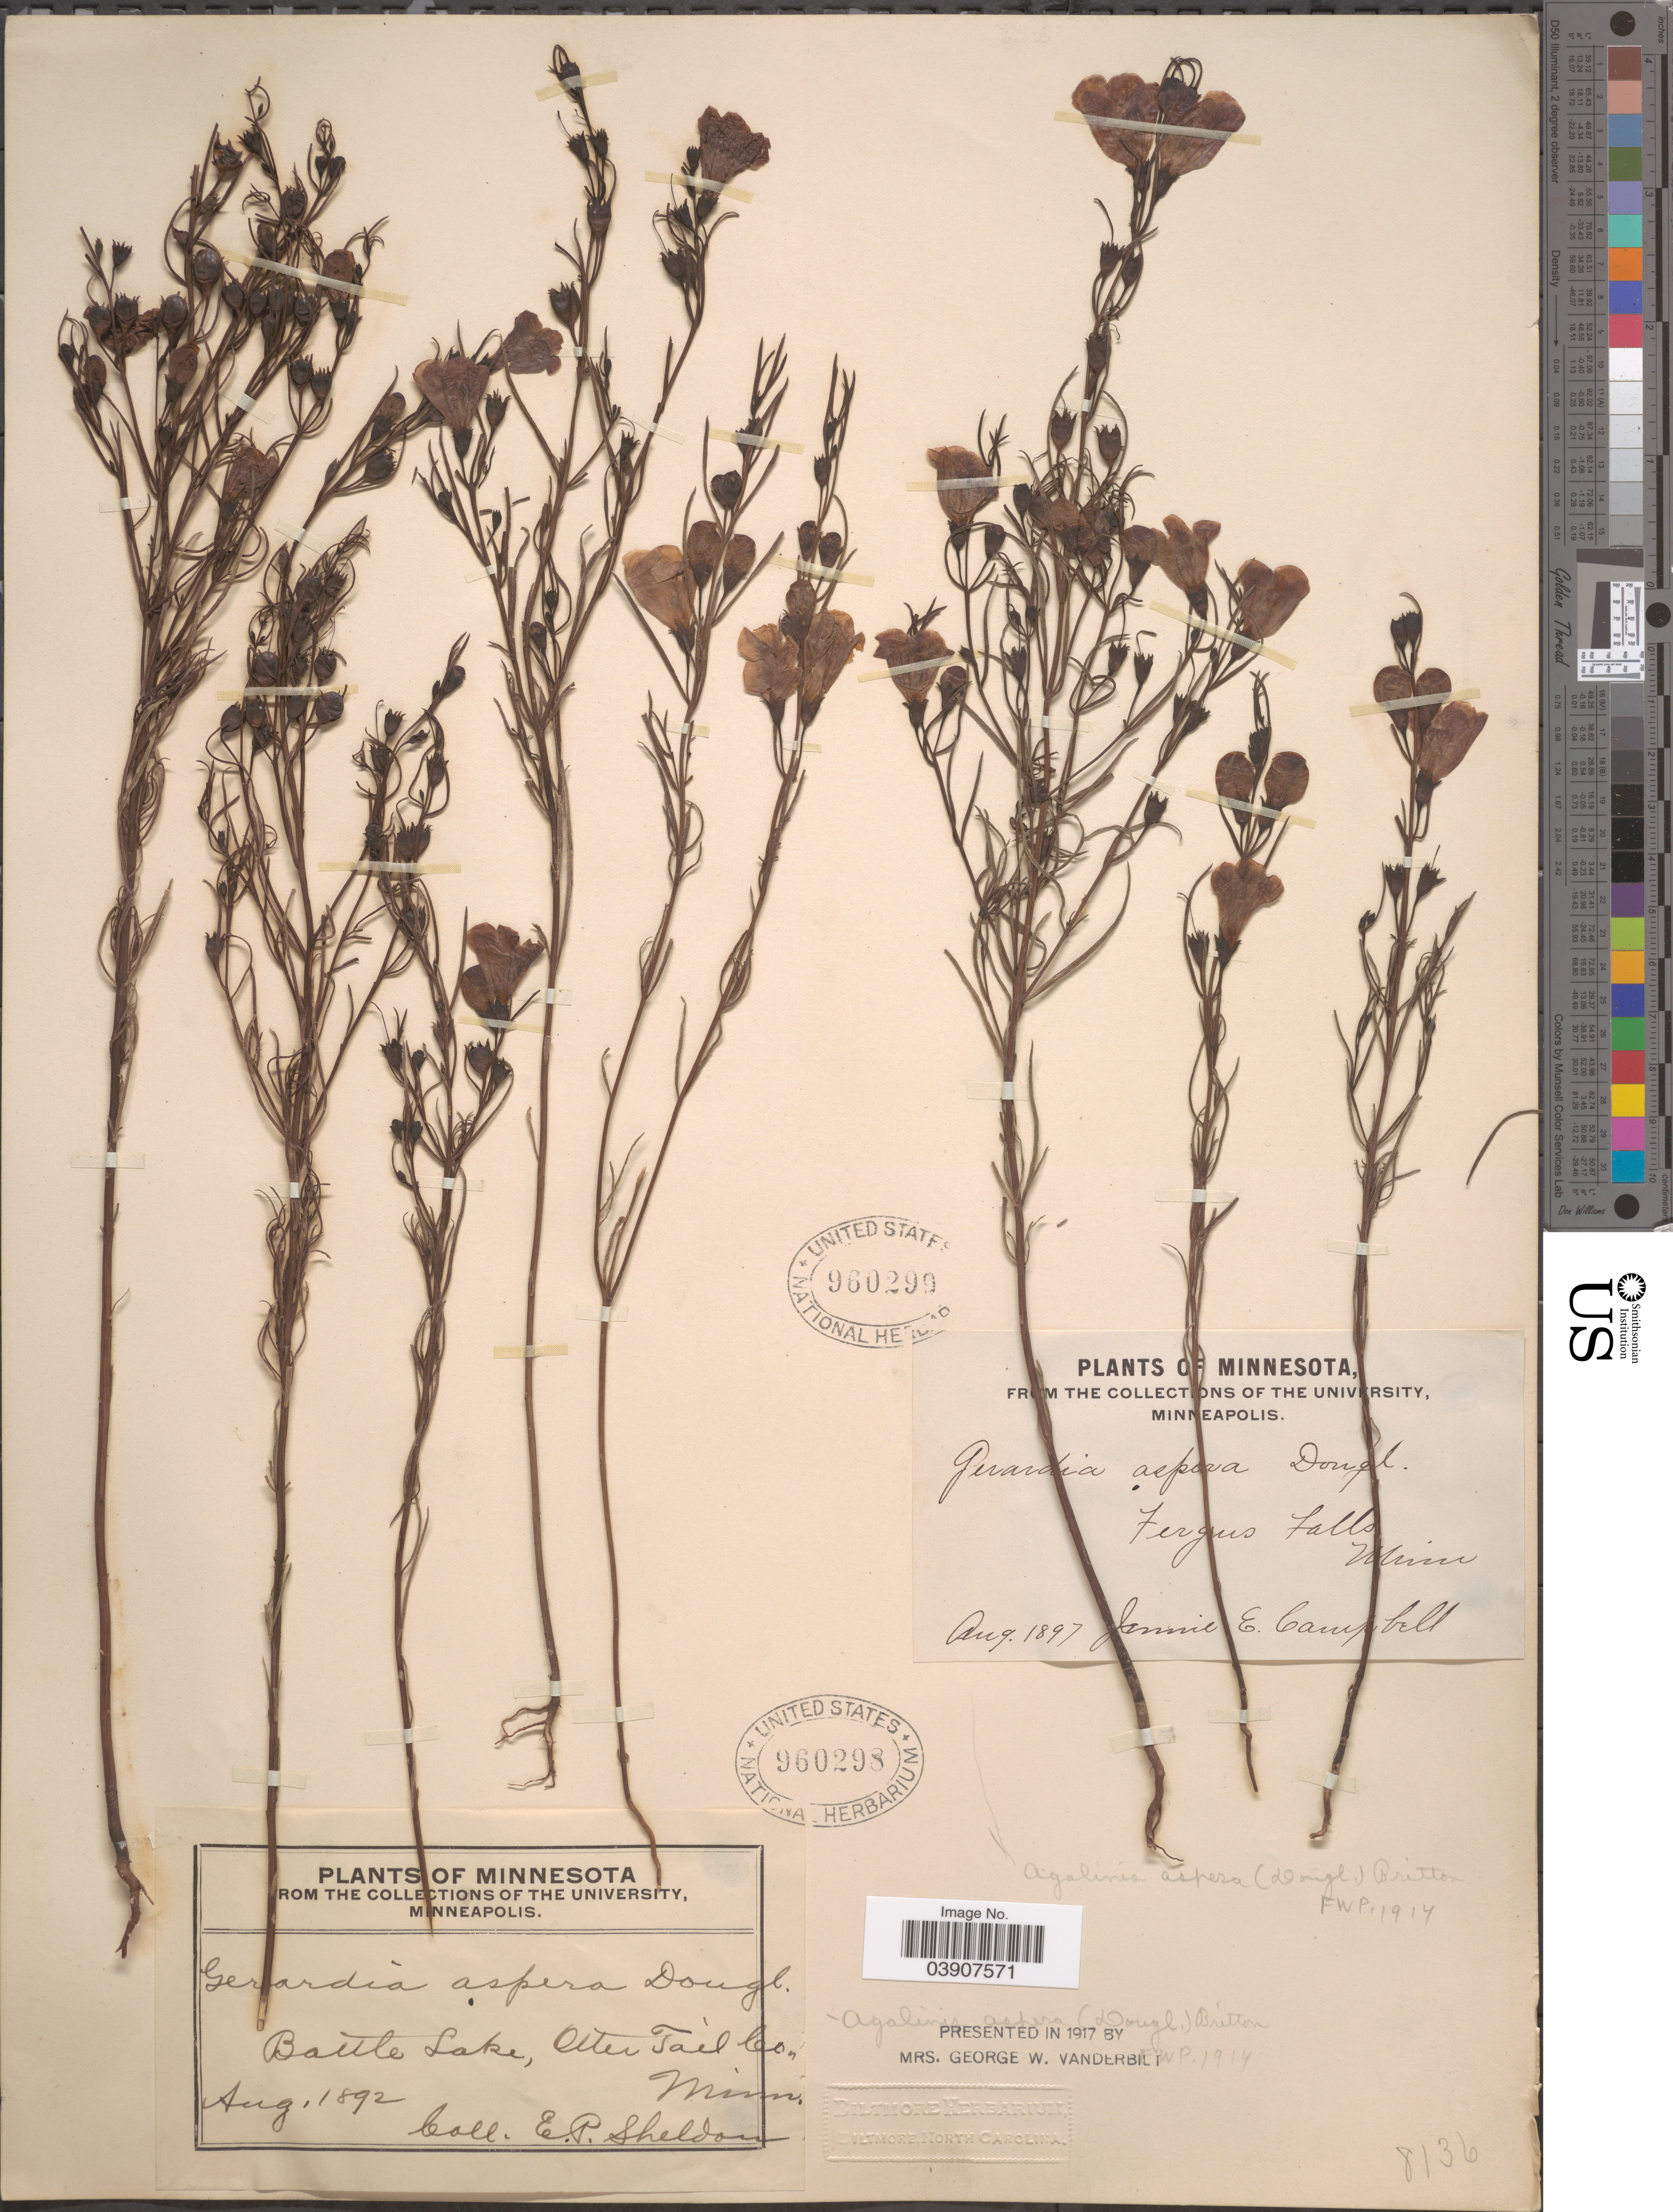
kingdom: Plantae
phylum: Tracheophyta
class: Magnoliopsida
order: Lamiales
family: Orobanchaceae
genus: Agalinis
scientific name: Agalinis aspera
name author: (Douglas ex Benth.) Britton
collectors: J. E. Campbell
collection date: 1897-08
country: United States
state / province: Minnesota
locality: Fergus Falls.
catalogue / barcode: US 960299